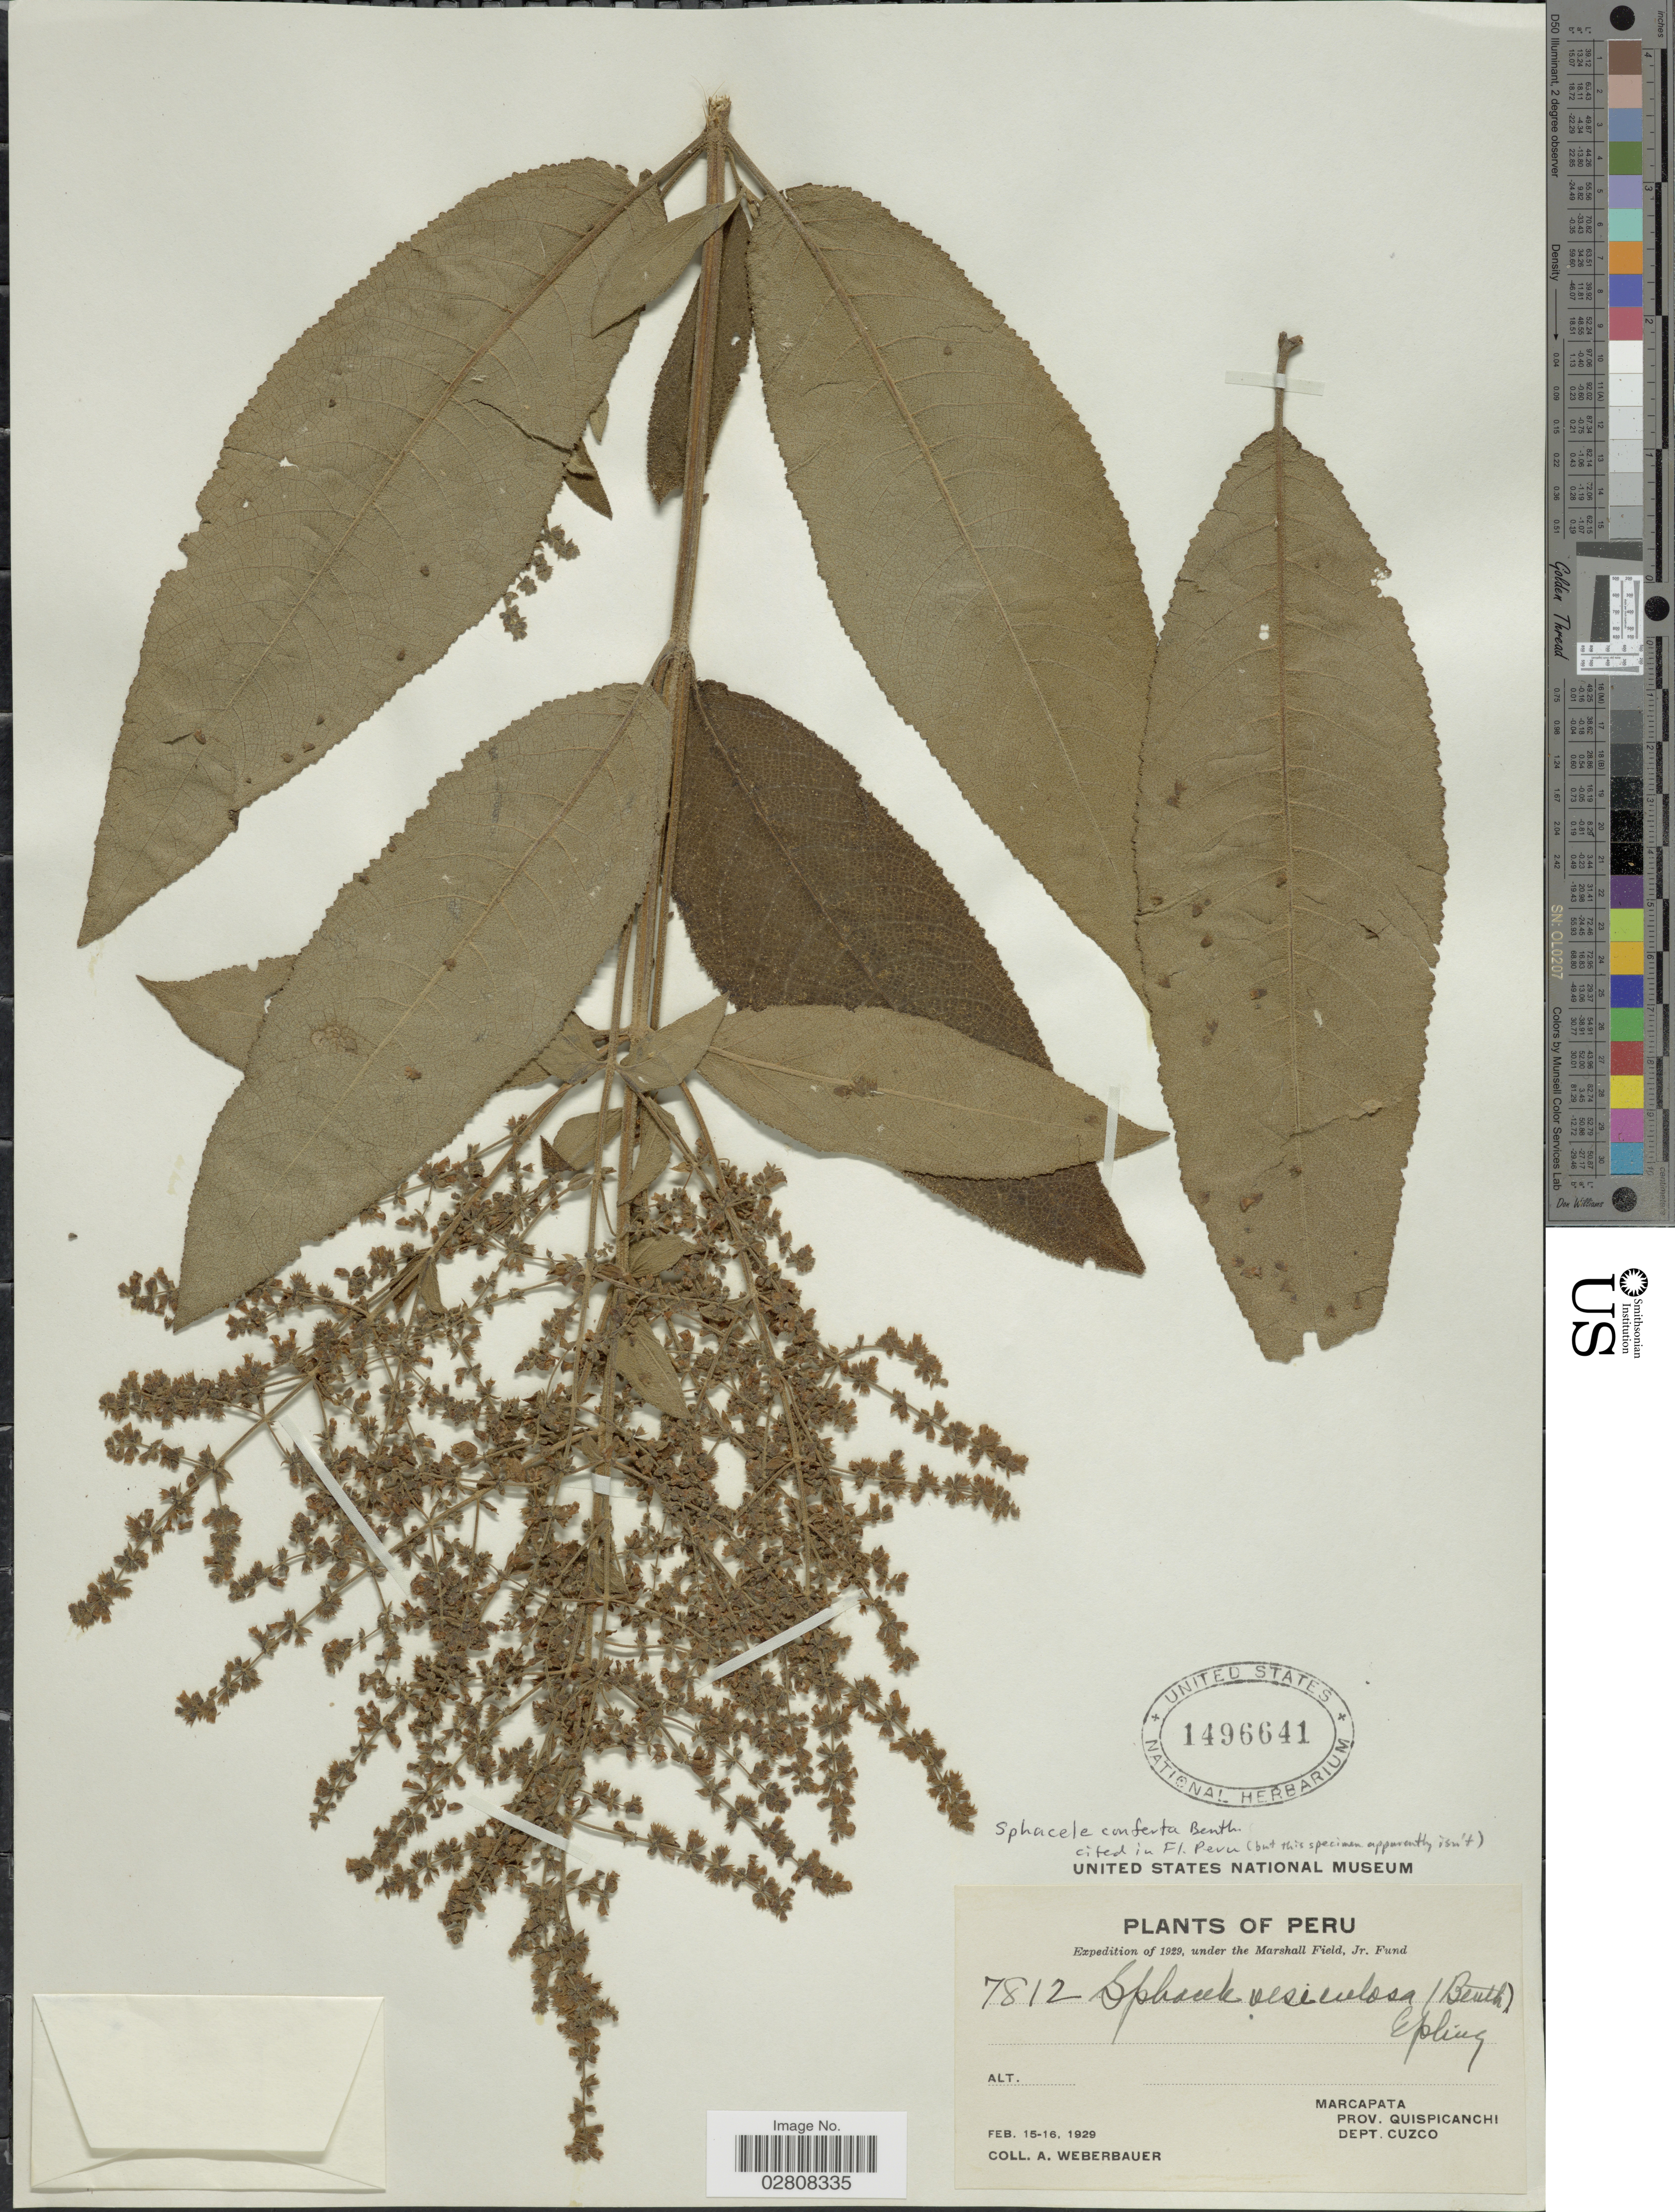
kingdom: Plantae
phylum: Tracheophyta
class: Magnoliopsida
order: Lamiales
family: Lamiaceae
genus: Lepechinia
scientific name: Lepechinia vesiculosa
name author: (Benth.) Epling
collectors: A. Weberbauer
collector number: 7812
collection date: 1929-02-15/1929-02-16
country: Peru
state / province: Cusco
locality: Marcapata. Prov. Quispicanchi. Dept. Cuzco.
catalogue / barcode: US 1496641